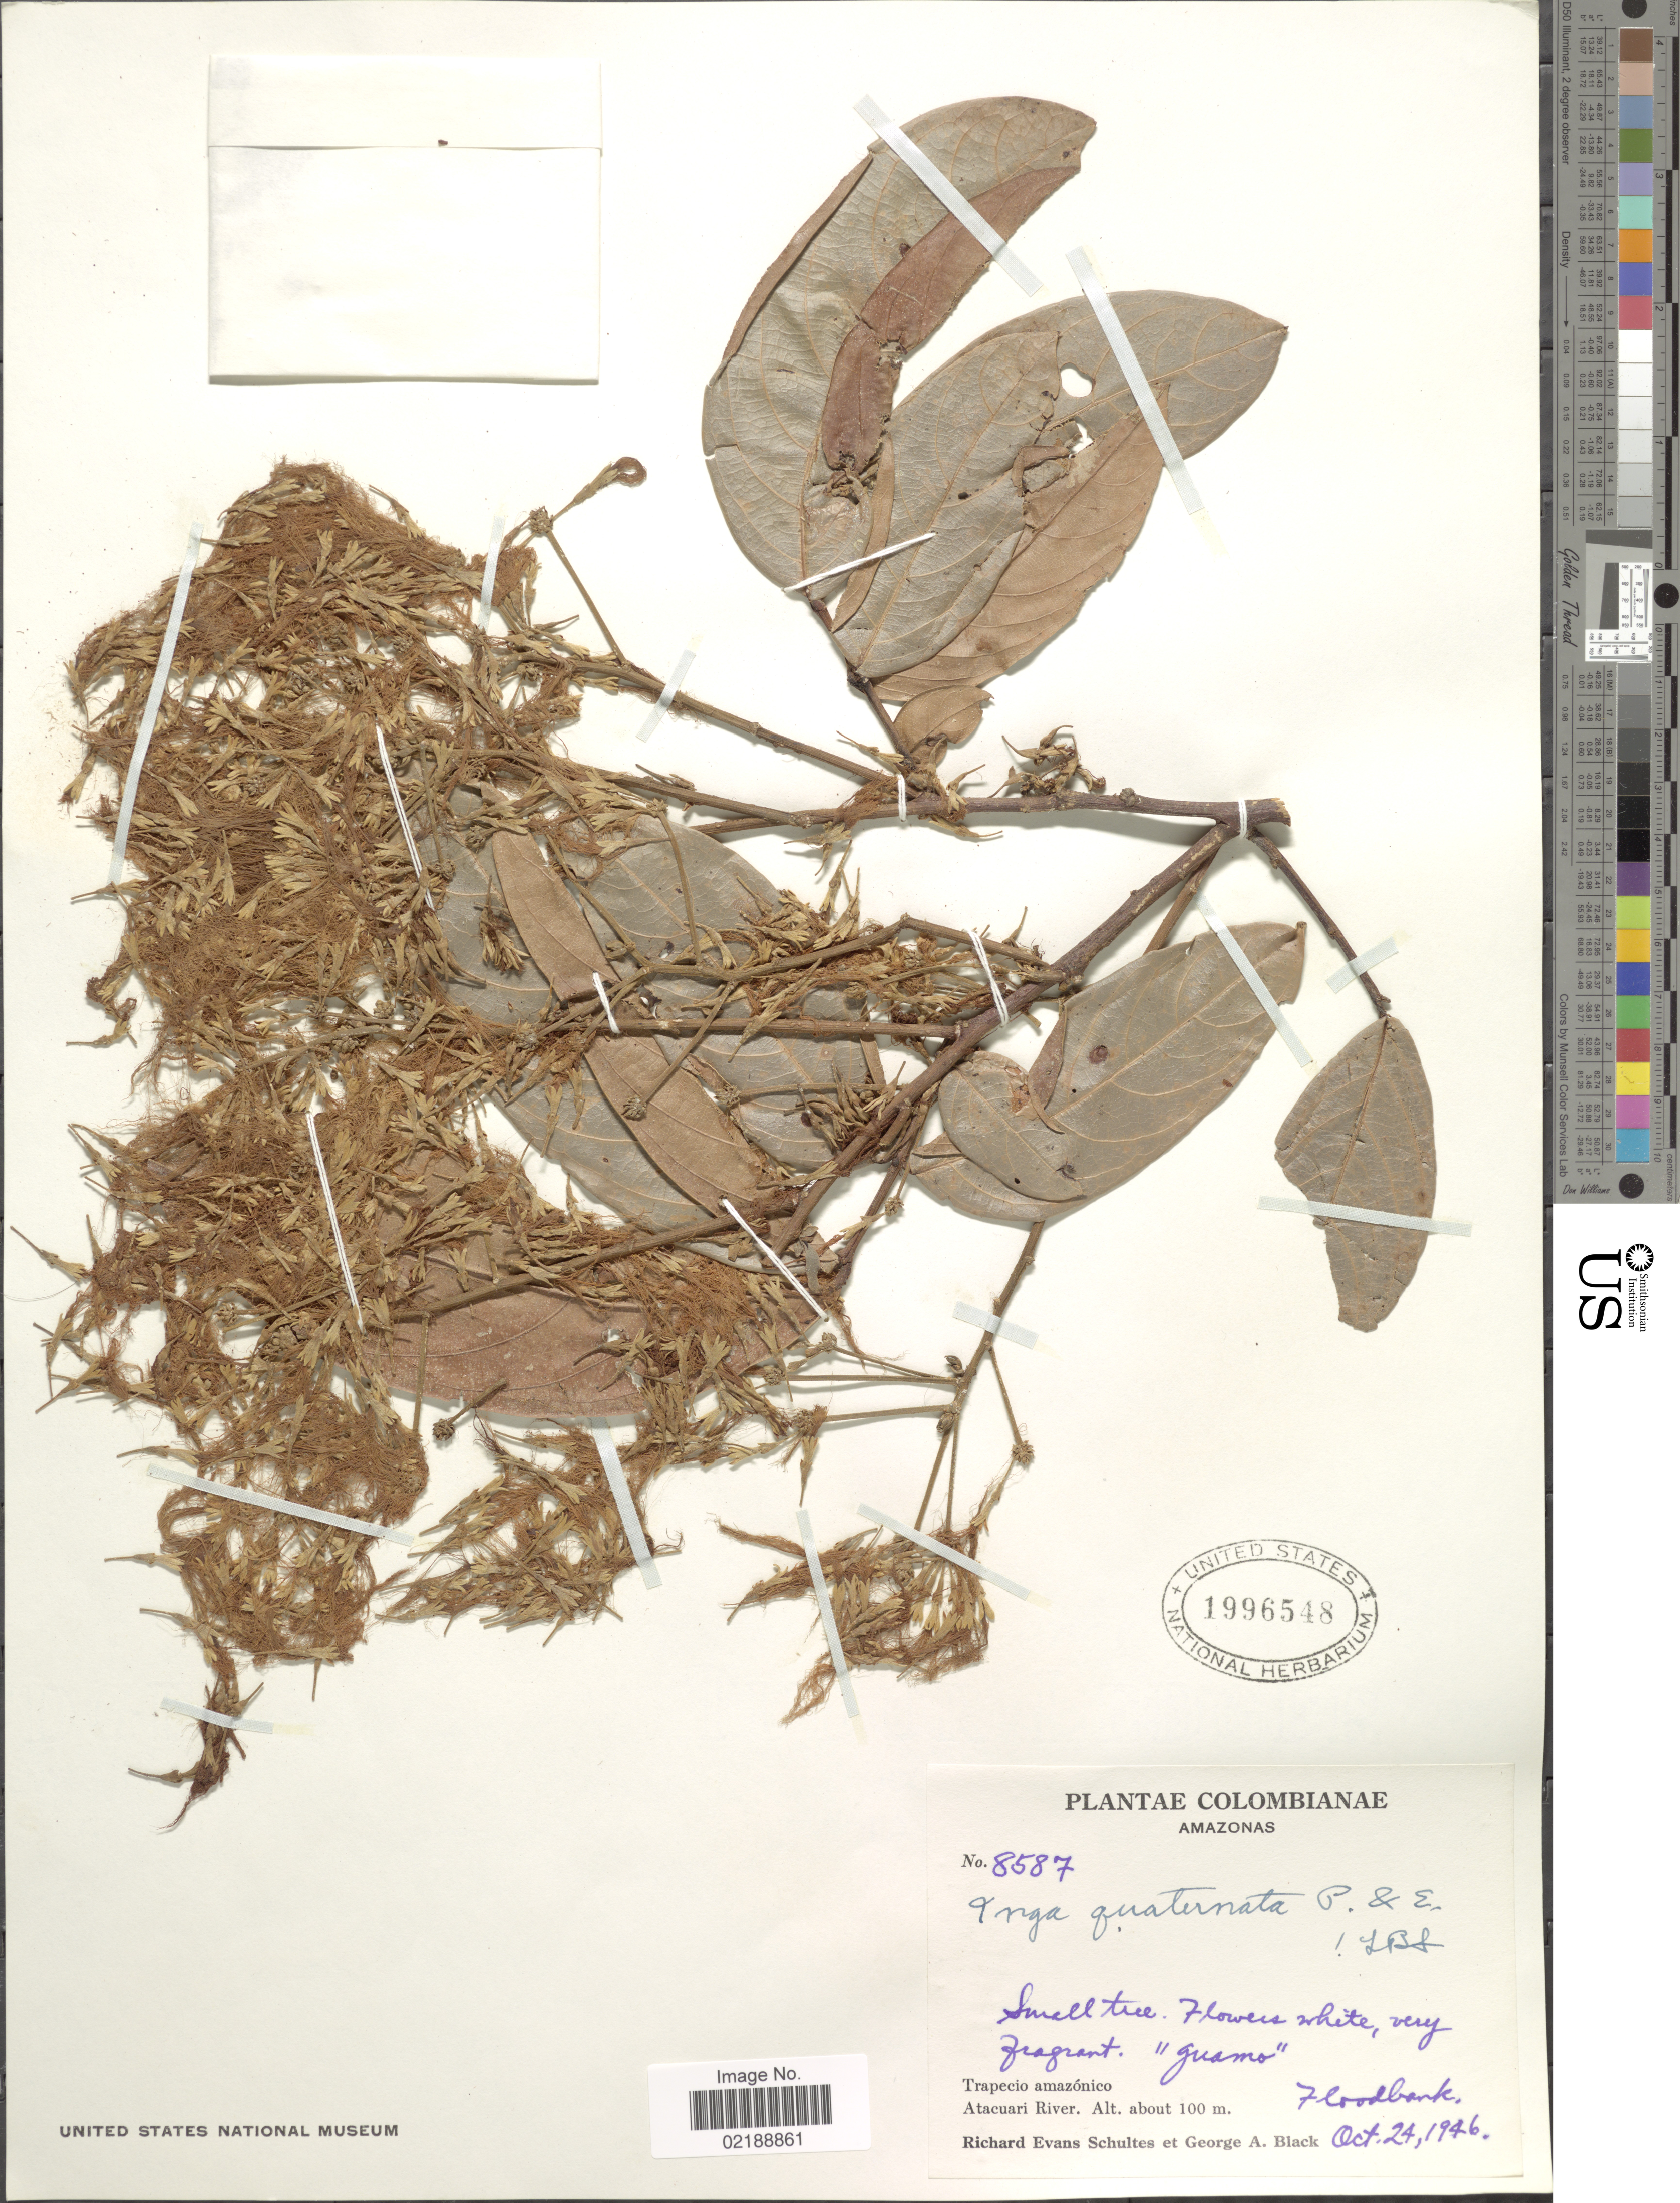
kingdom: Plantae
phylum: Tracheophyta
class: Magnoliopsida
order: Fabales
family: Fabaceae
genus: Inga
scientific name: Inga nobilis subsp. quaternata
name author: (Poepp. & Endl.) T.D. Penn.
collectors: R. E. Schultes & G. A. Black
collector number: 8587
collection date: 1946-10-24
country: Colombia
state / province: Amazônas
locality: Trapecio amazónico Atacuari River, Floodbank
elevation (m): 100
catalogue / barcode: US 1996548